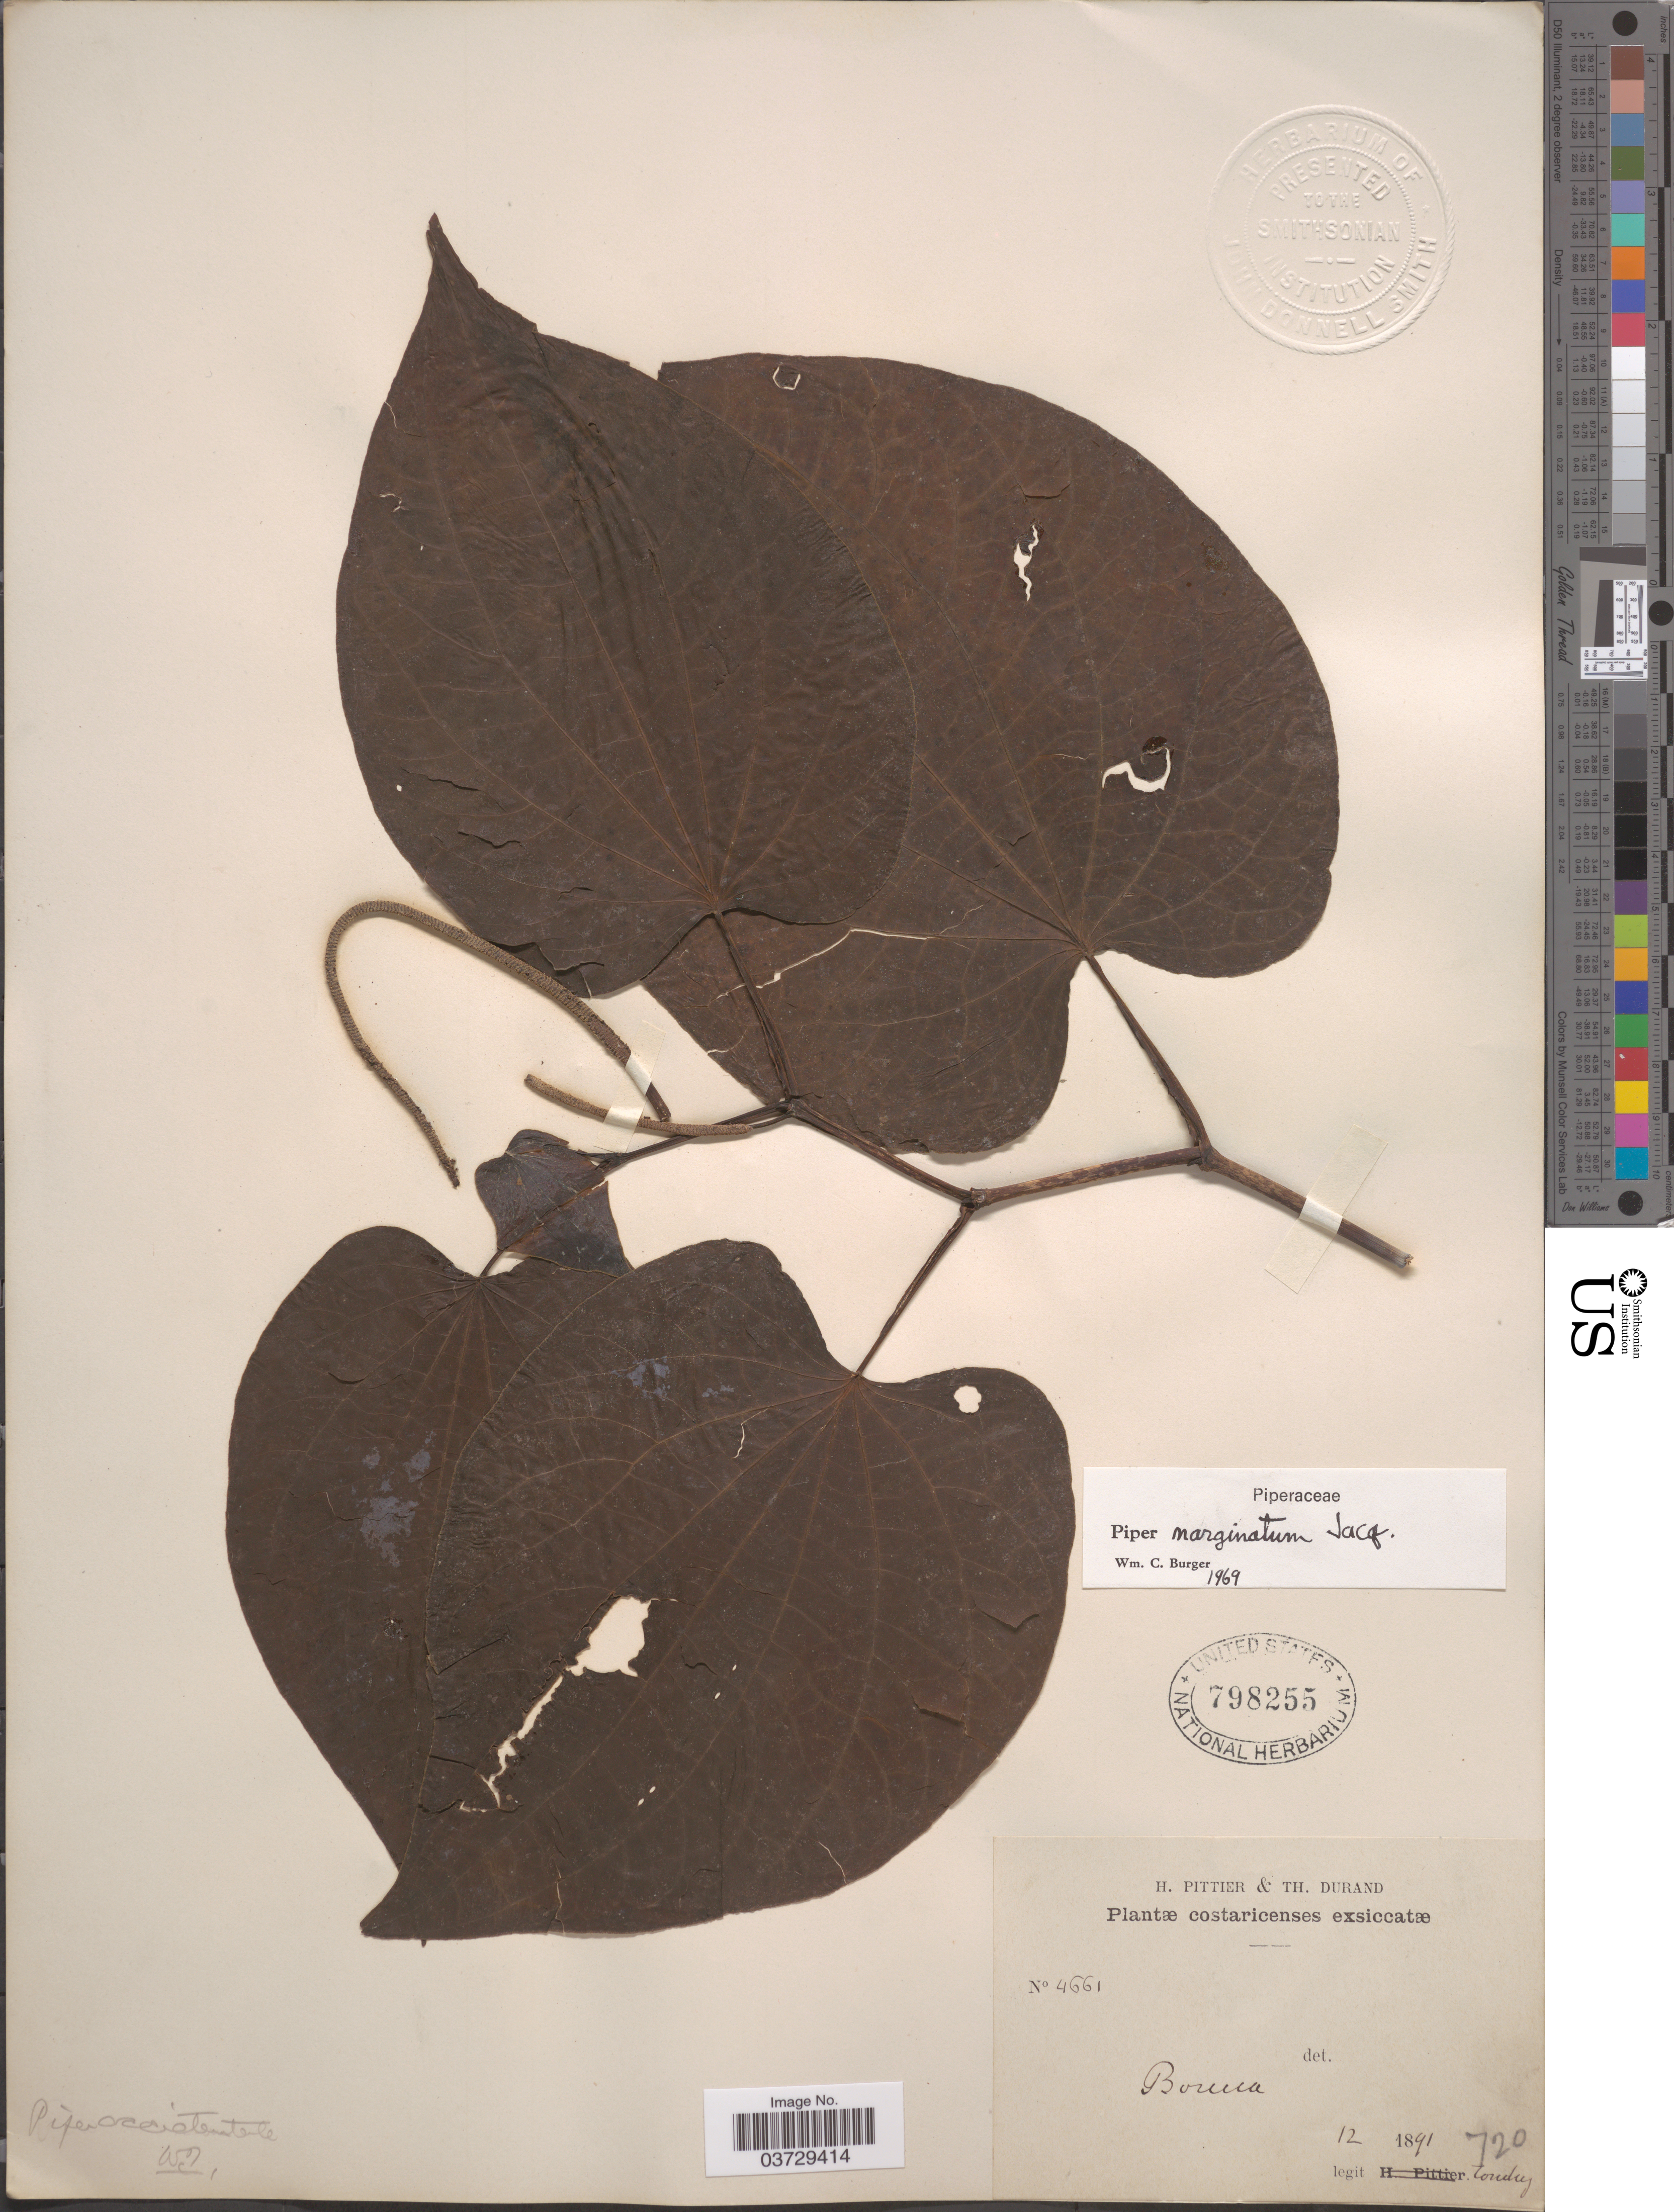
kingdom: Plantae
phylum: Tracheophyta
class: Magnoliopsida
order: Piperales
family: Piperaceae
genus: Piper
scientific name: Piper marginatum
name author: Jacq.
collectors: Tonduz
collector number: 4661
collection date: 1891-12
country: Costa Rica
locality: Boruca.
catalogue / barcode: US 798255